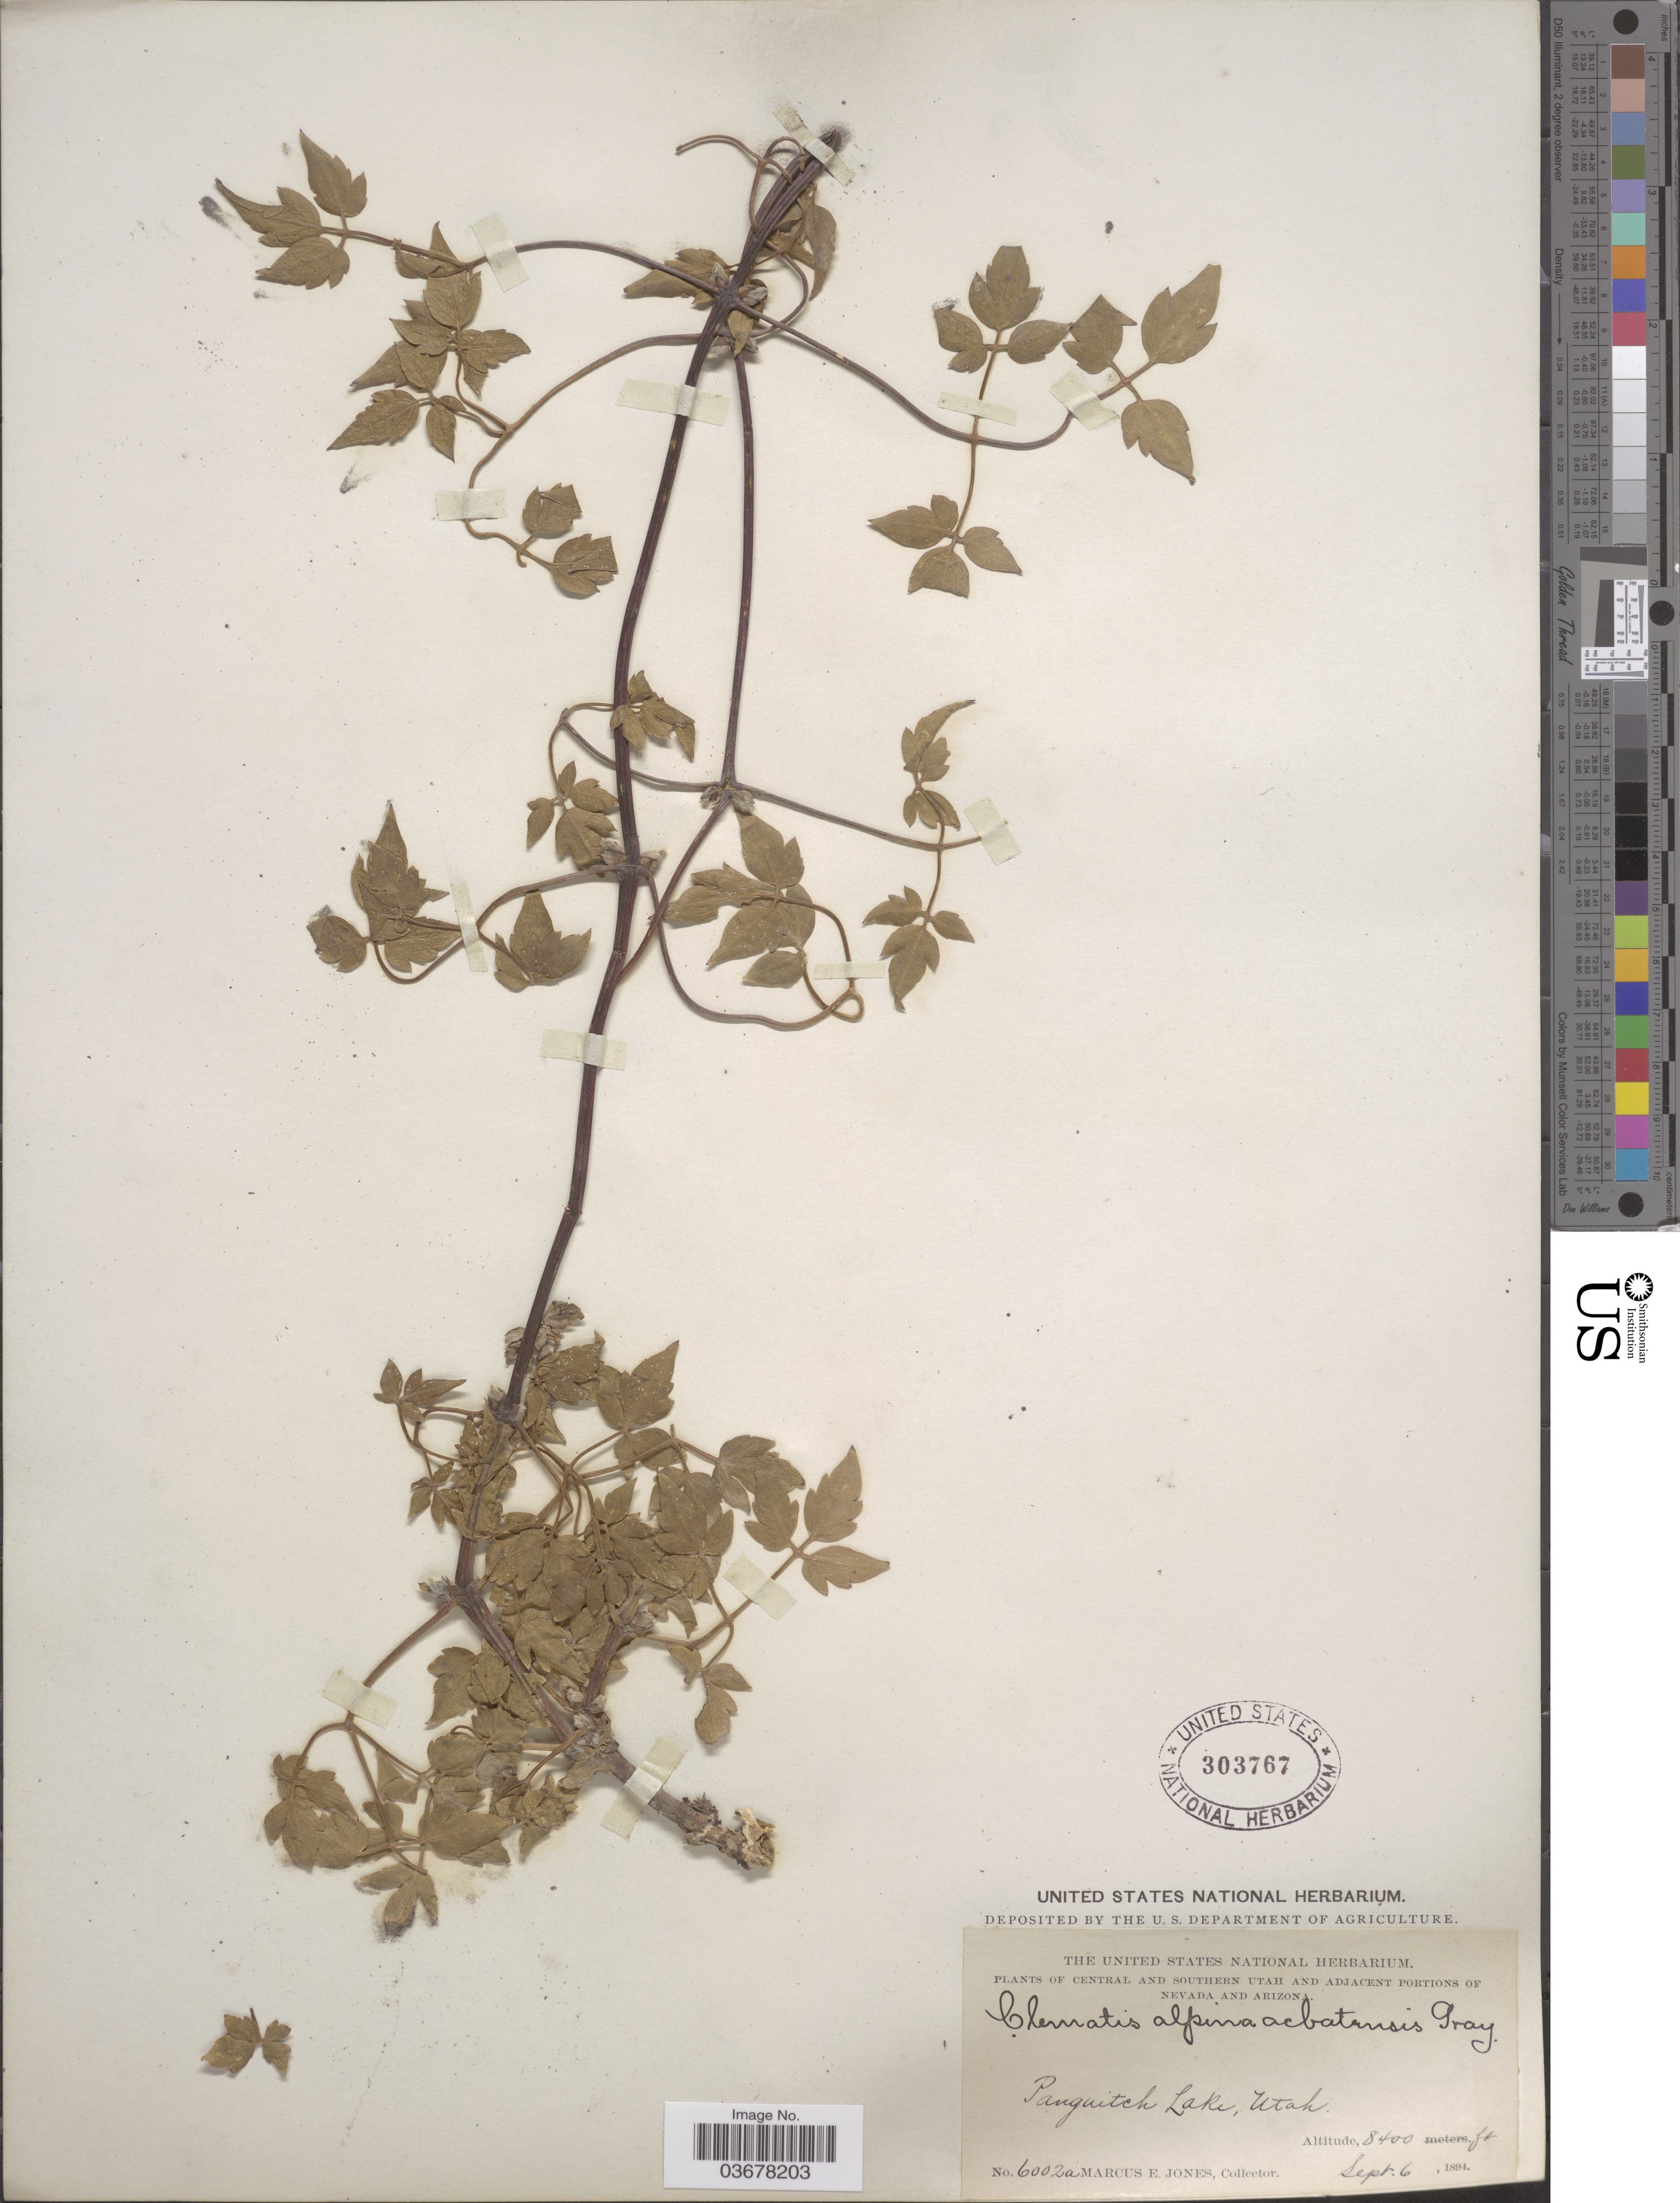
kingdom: Plantae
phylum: Tracheophyta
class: Magnoliopsida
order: Ranunculales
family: Ranunculaceae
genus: Clematis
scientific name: Clematis columbiana var. columbiana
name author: (Nutt.) Torr. & A. Gray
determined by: Strong, M. T., (US), Smithsonian Institution - National Museum of Natural History (UNITED STATES)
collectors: M. E. Jones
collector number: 6002a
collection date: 1894-09-06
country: United States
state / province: Utah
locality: Central and southern Utah. Panguitch Lake.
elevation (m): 2560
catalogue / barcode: US 303767